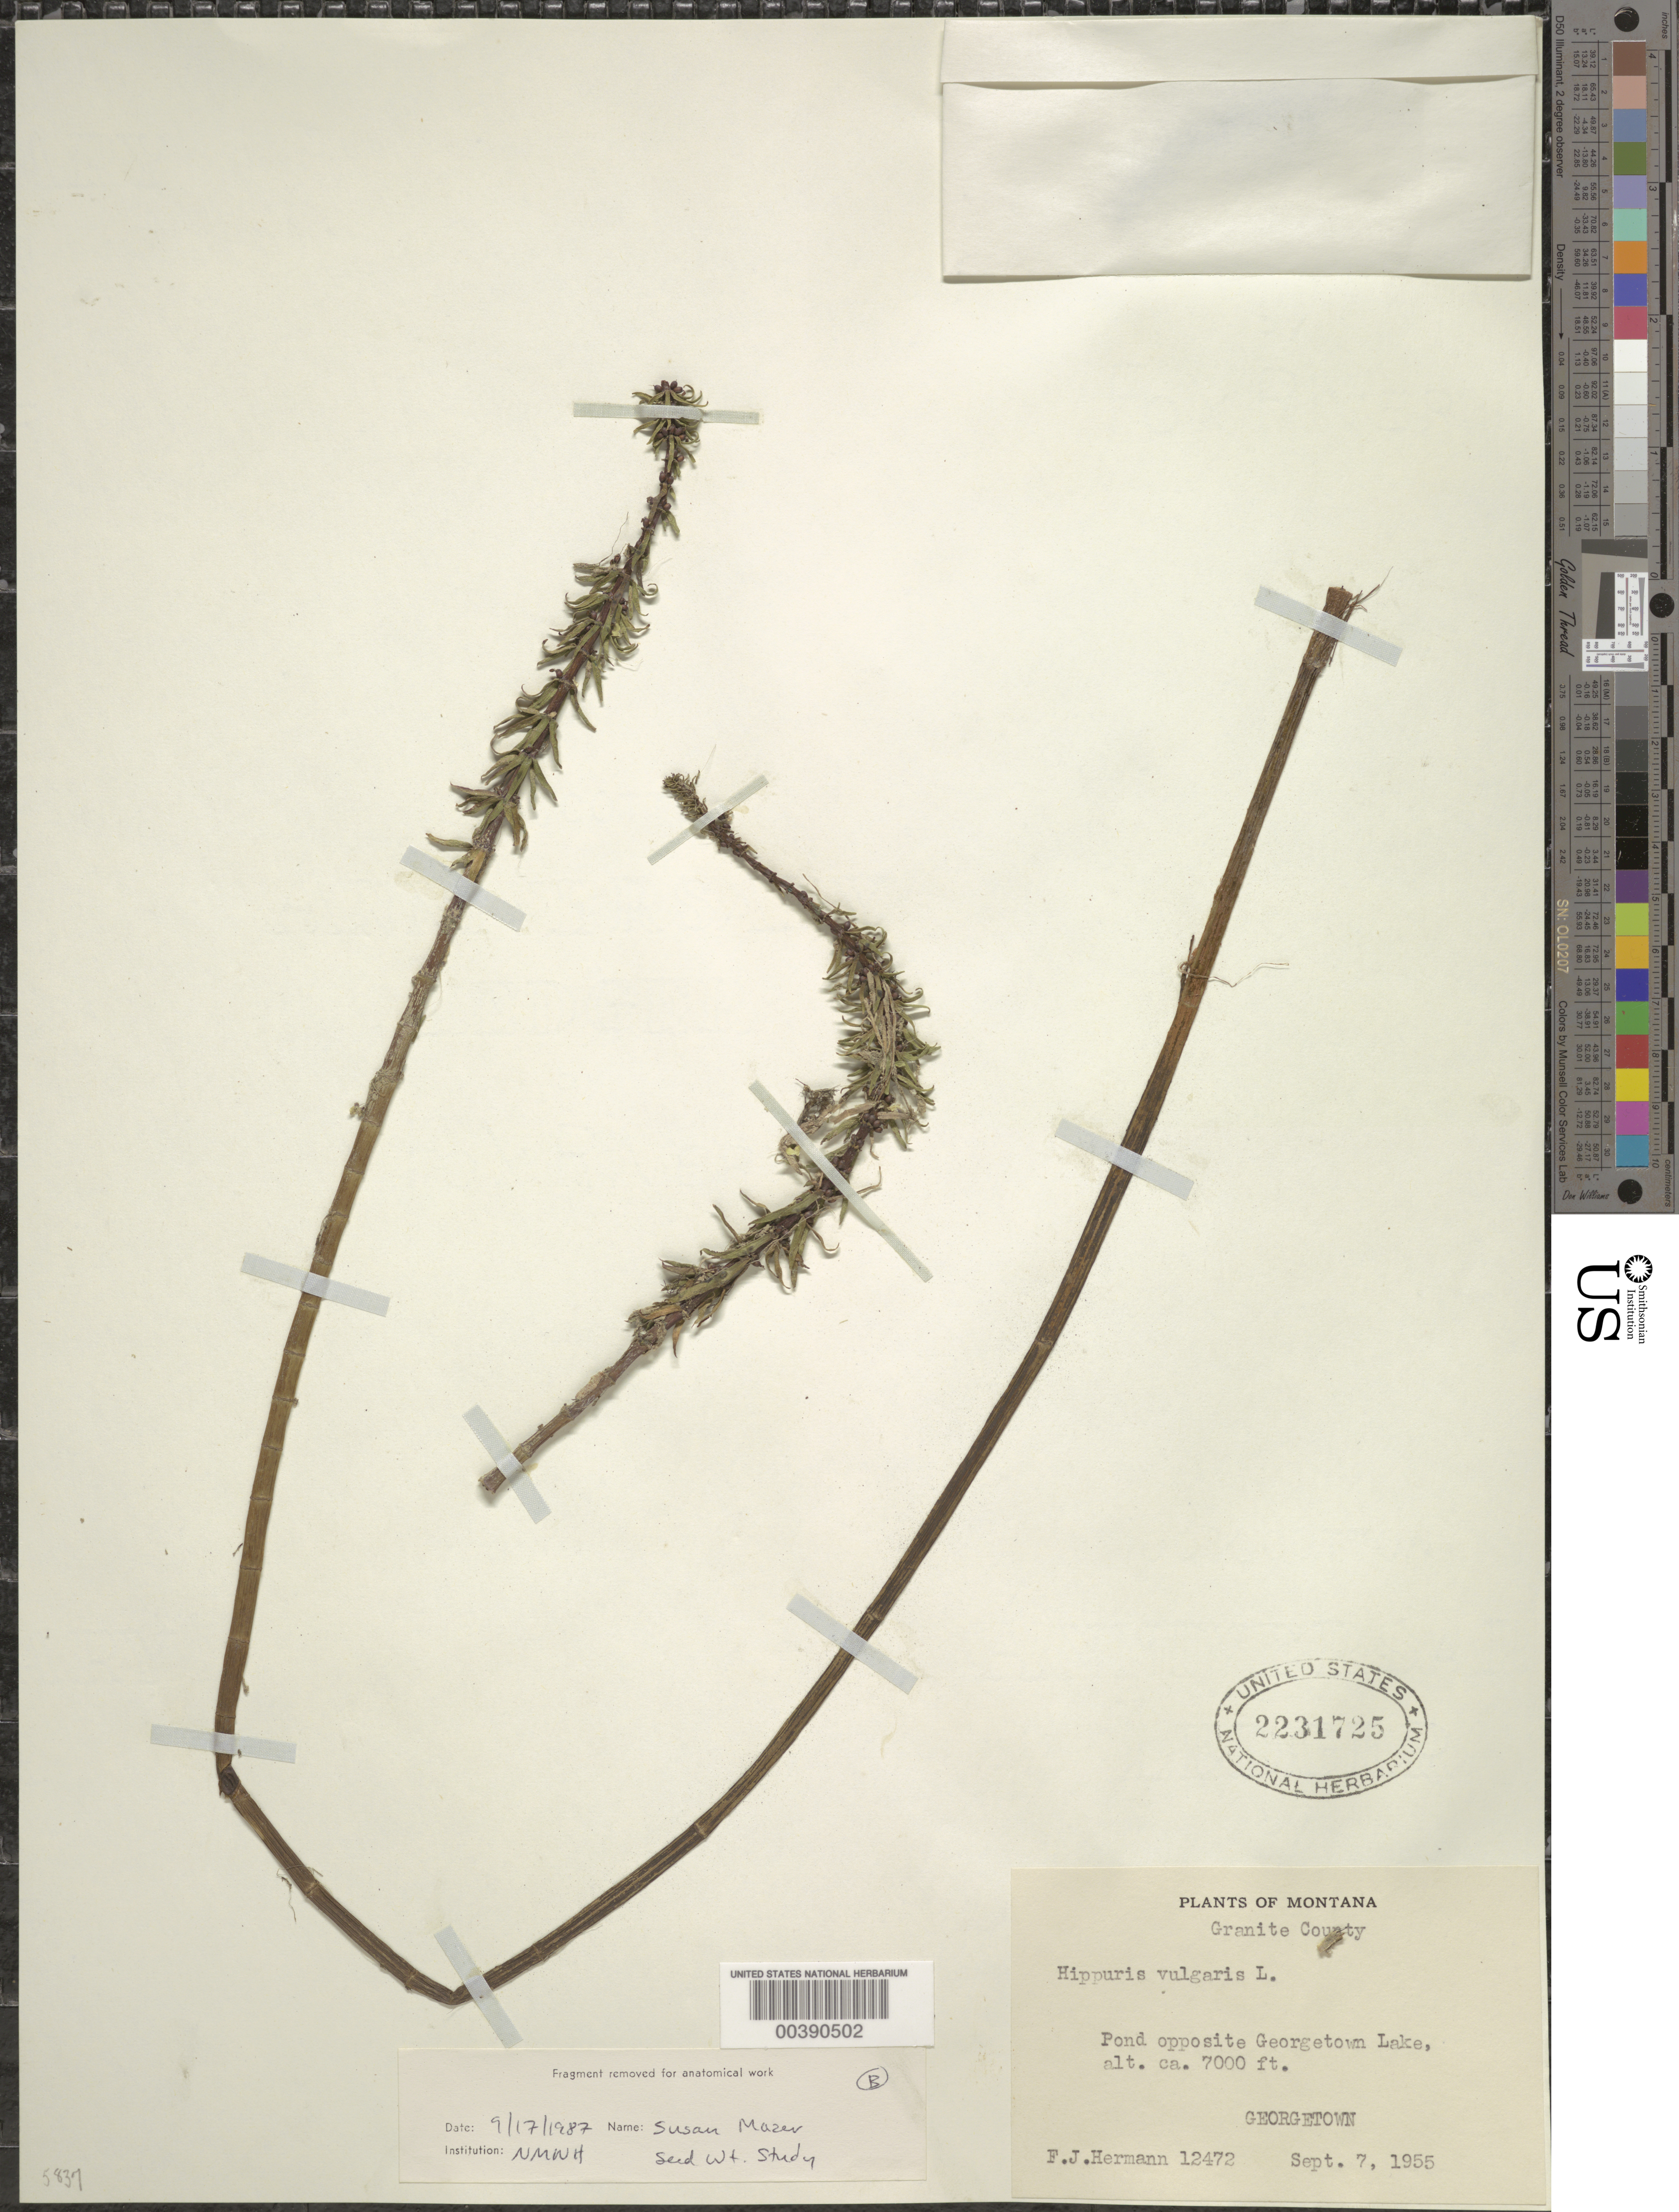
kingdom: Plantae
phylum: Tracheophyta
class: Magnoliopsida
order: Lamiales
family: Plantaginaceae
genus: Hippuris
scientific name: Hippuris vulgaris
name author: L.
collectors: F. J. Hermann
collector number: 12472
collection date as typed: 07 Sep 1955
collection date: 1955-09-07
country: United States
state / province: Montana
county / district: Granite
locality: Pond opposite georgetown lake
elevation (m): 2134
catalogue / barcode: US 2231725